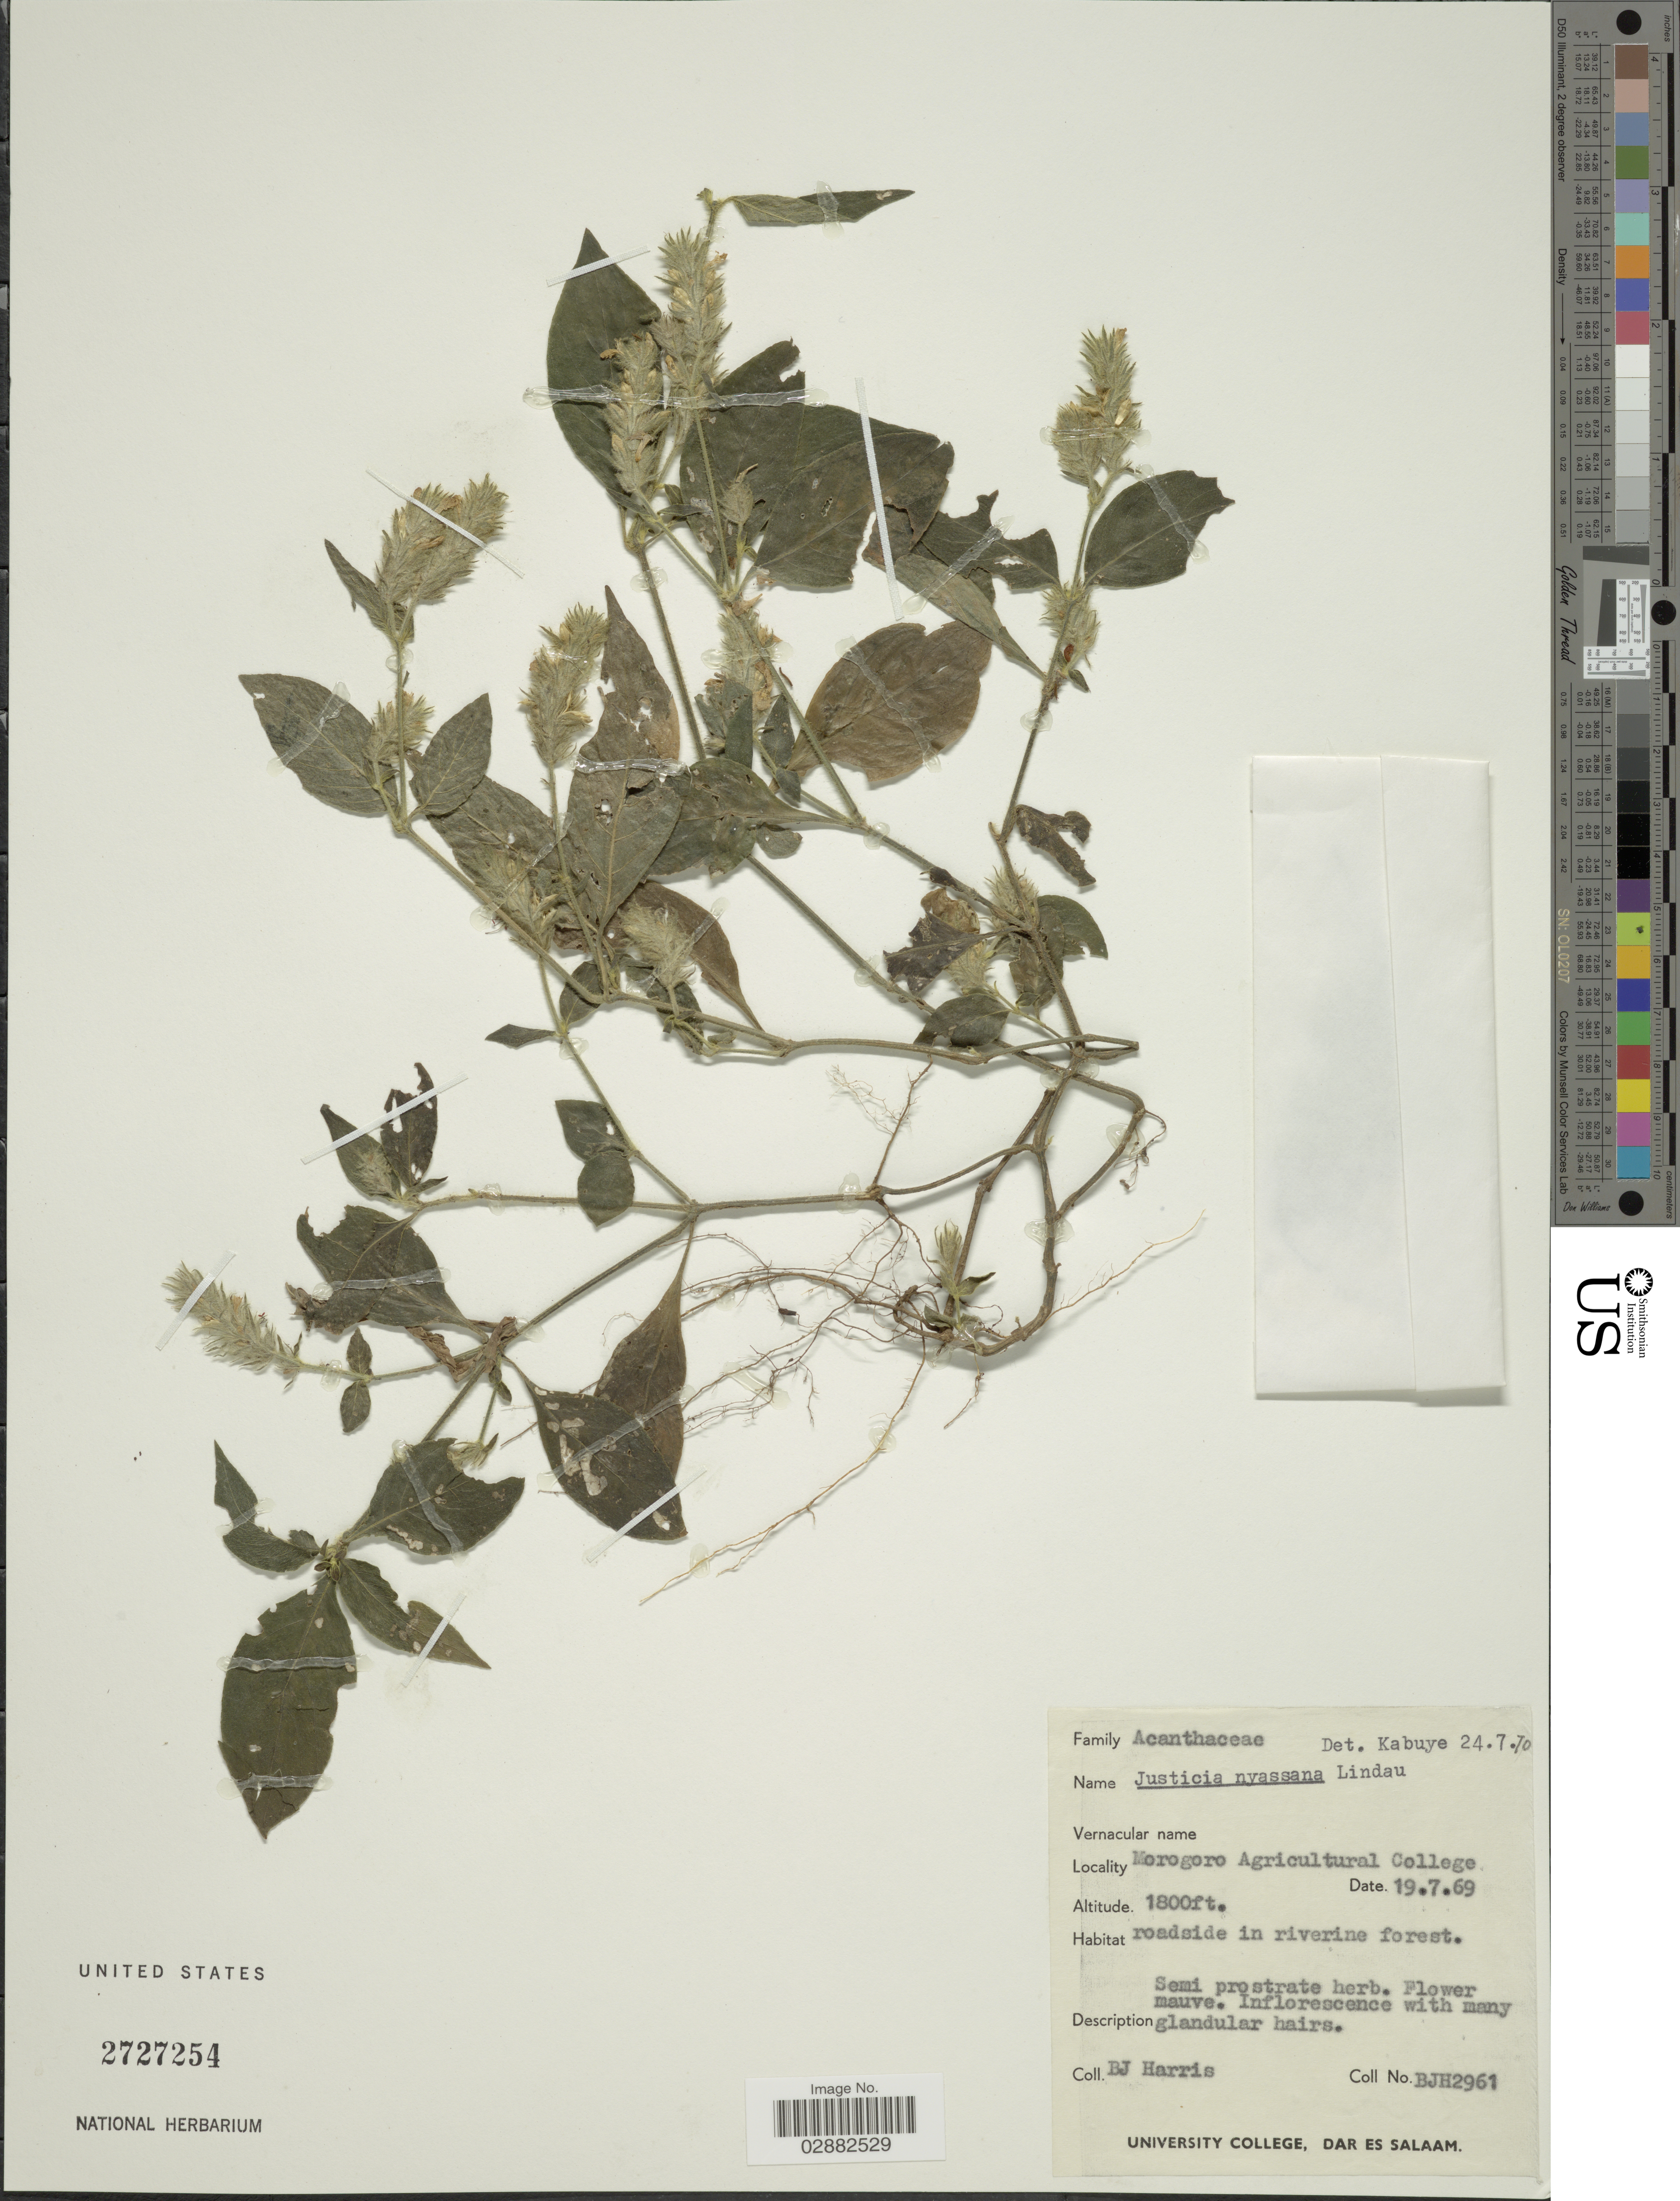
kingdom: Plantae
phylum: Tracheophyta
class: Magnoliopsida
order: Lamiales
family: Acanthaceae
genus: Justicia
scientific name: Justicia nyassae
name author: Lindau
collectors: B. J. Harris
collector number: BJH2961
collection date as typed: Transcribed d/m/y: 19/7/69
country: Tanzania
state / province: Morogoro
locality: Morogoro Agricultural College.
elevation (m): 549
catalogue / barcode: US 2727254